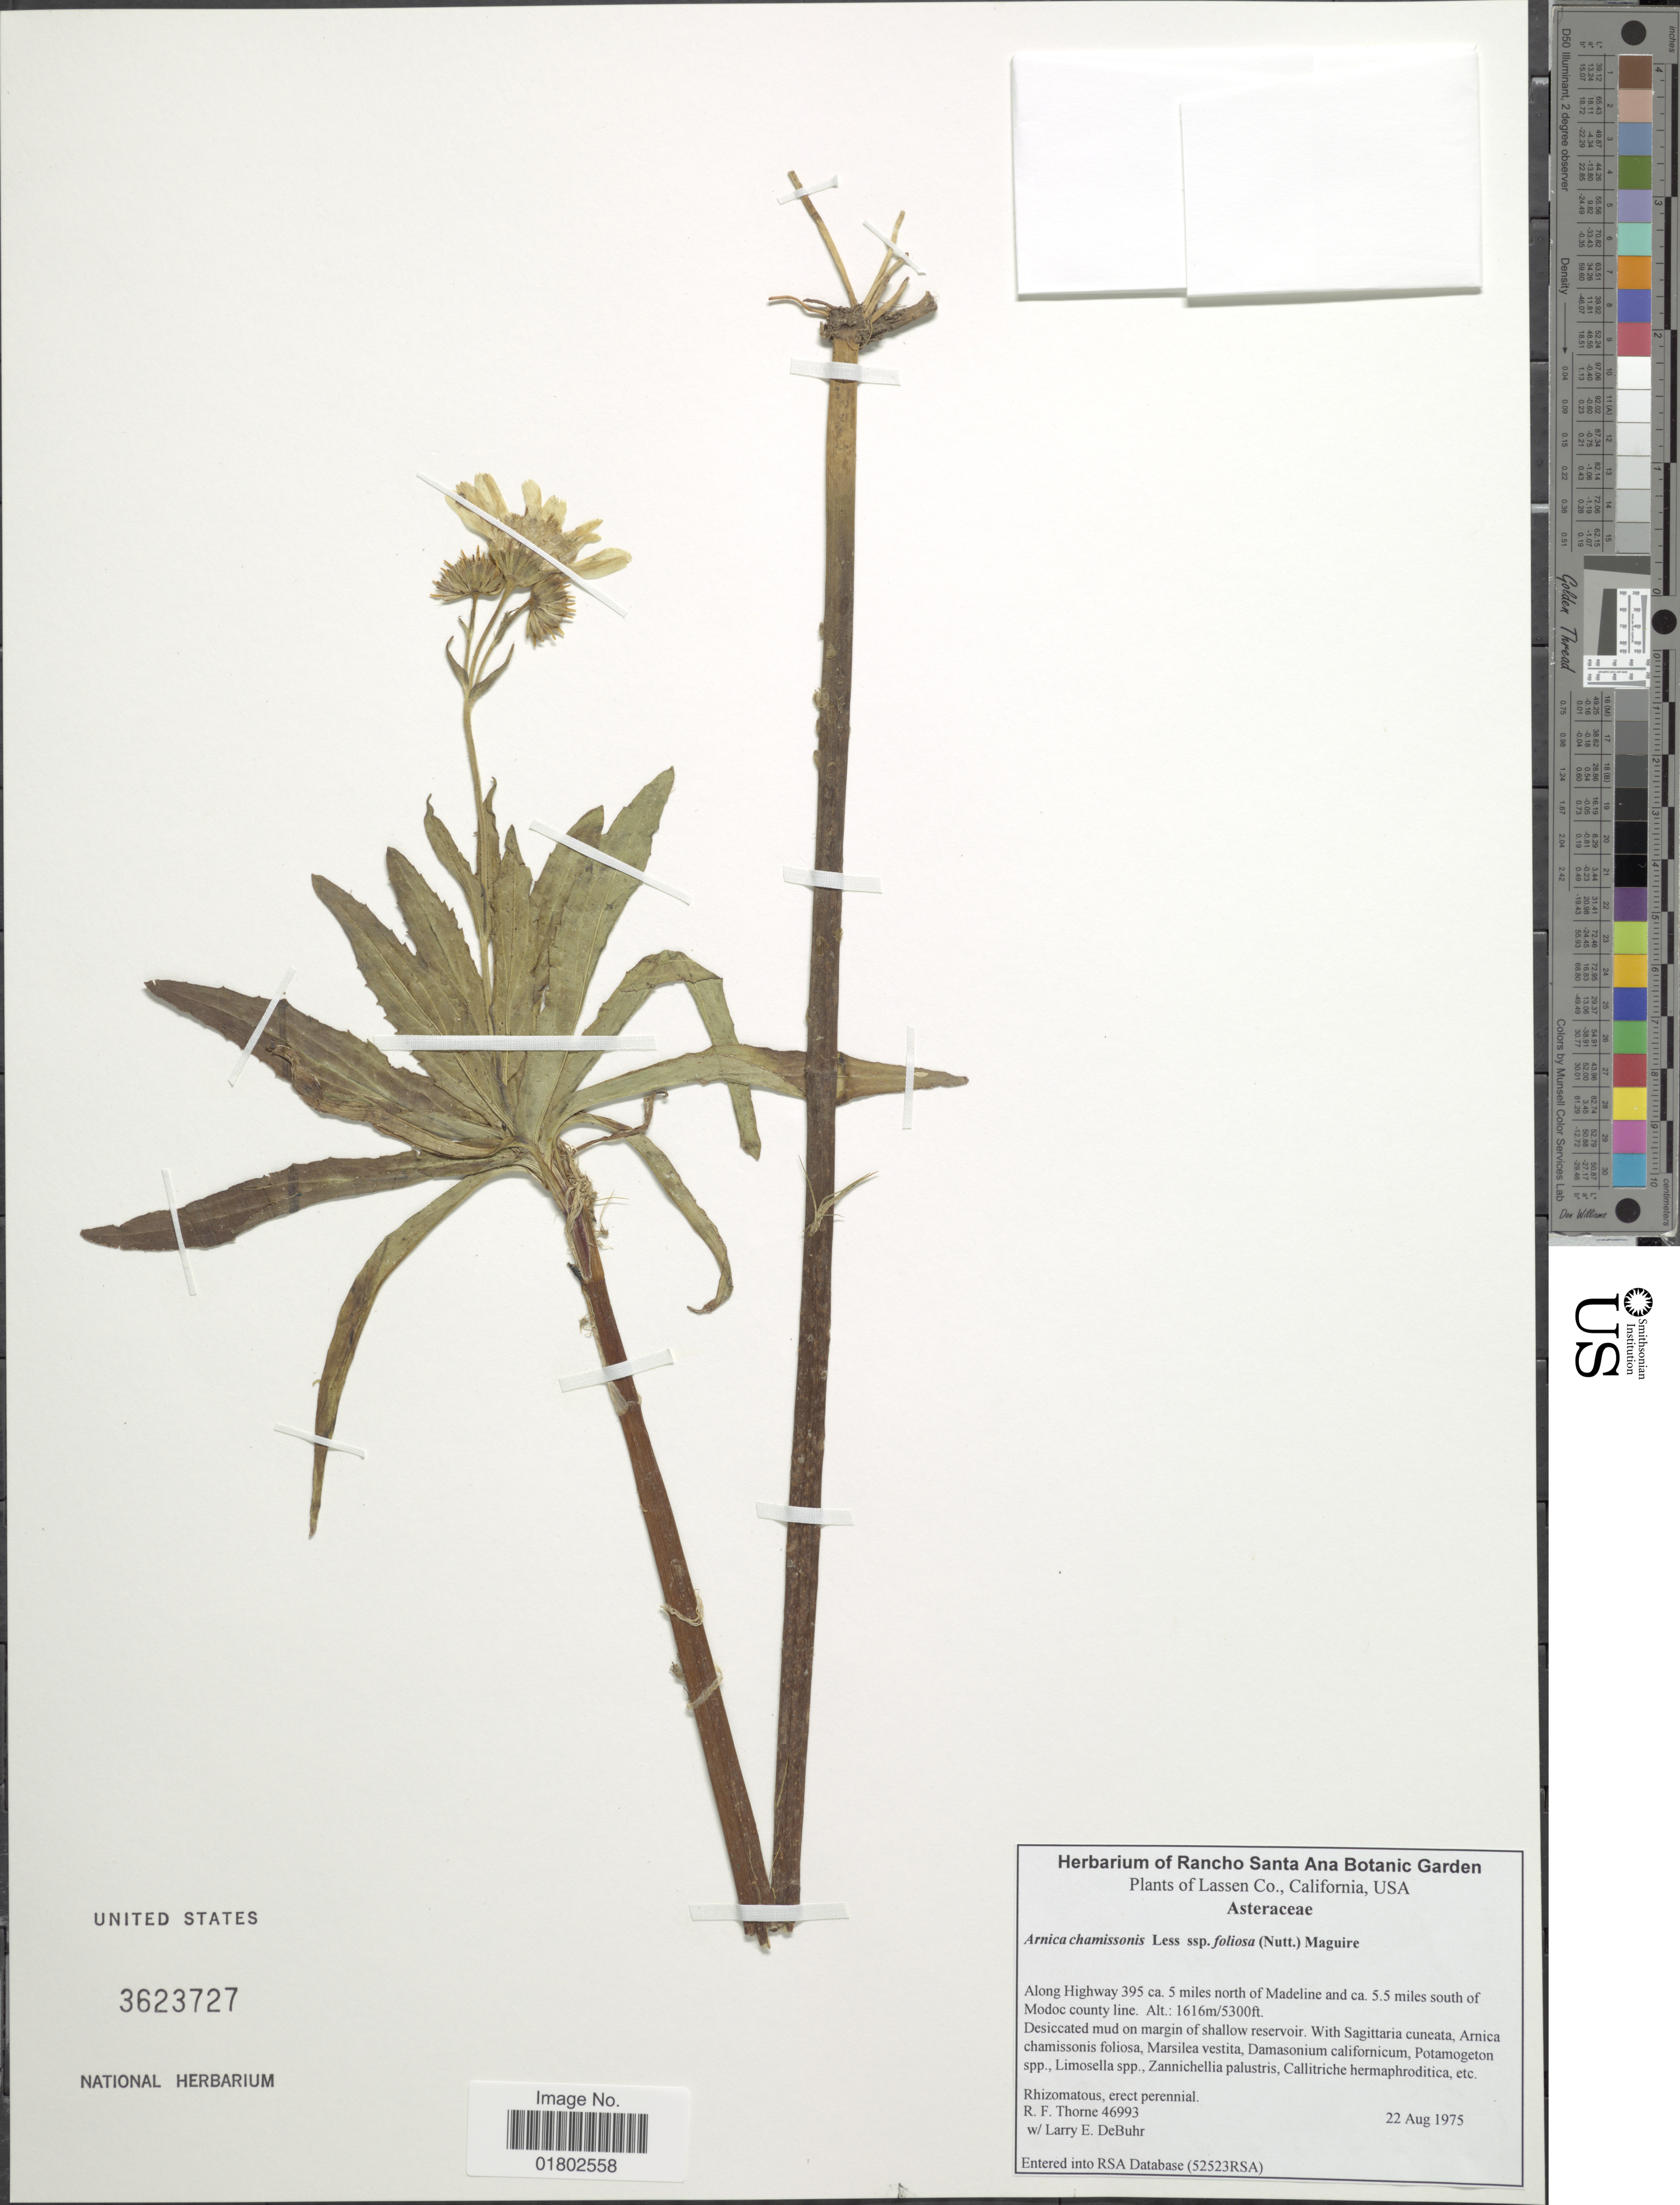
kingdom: Plantae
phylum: Tracheophyta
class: Magnoliopsida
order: Asterales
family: Asteraceae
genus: Arnica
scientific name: Arnica chamissonis var. angustifolia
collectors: R. F. Thorne & L. DeBuhr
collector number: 46993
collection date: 1975-08-22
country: United States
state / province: California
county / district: Lassen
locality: Lassen Co., along Highway 395 ca. 5 miles north of Madeline and ca. 5.5 miles south of Modoc county line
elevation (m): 1616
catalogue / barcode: US 3623727